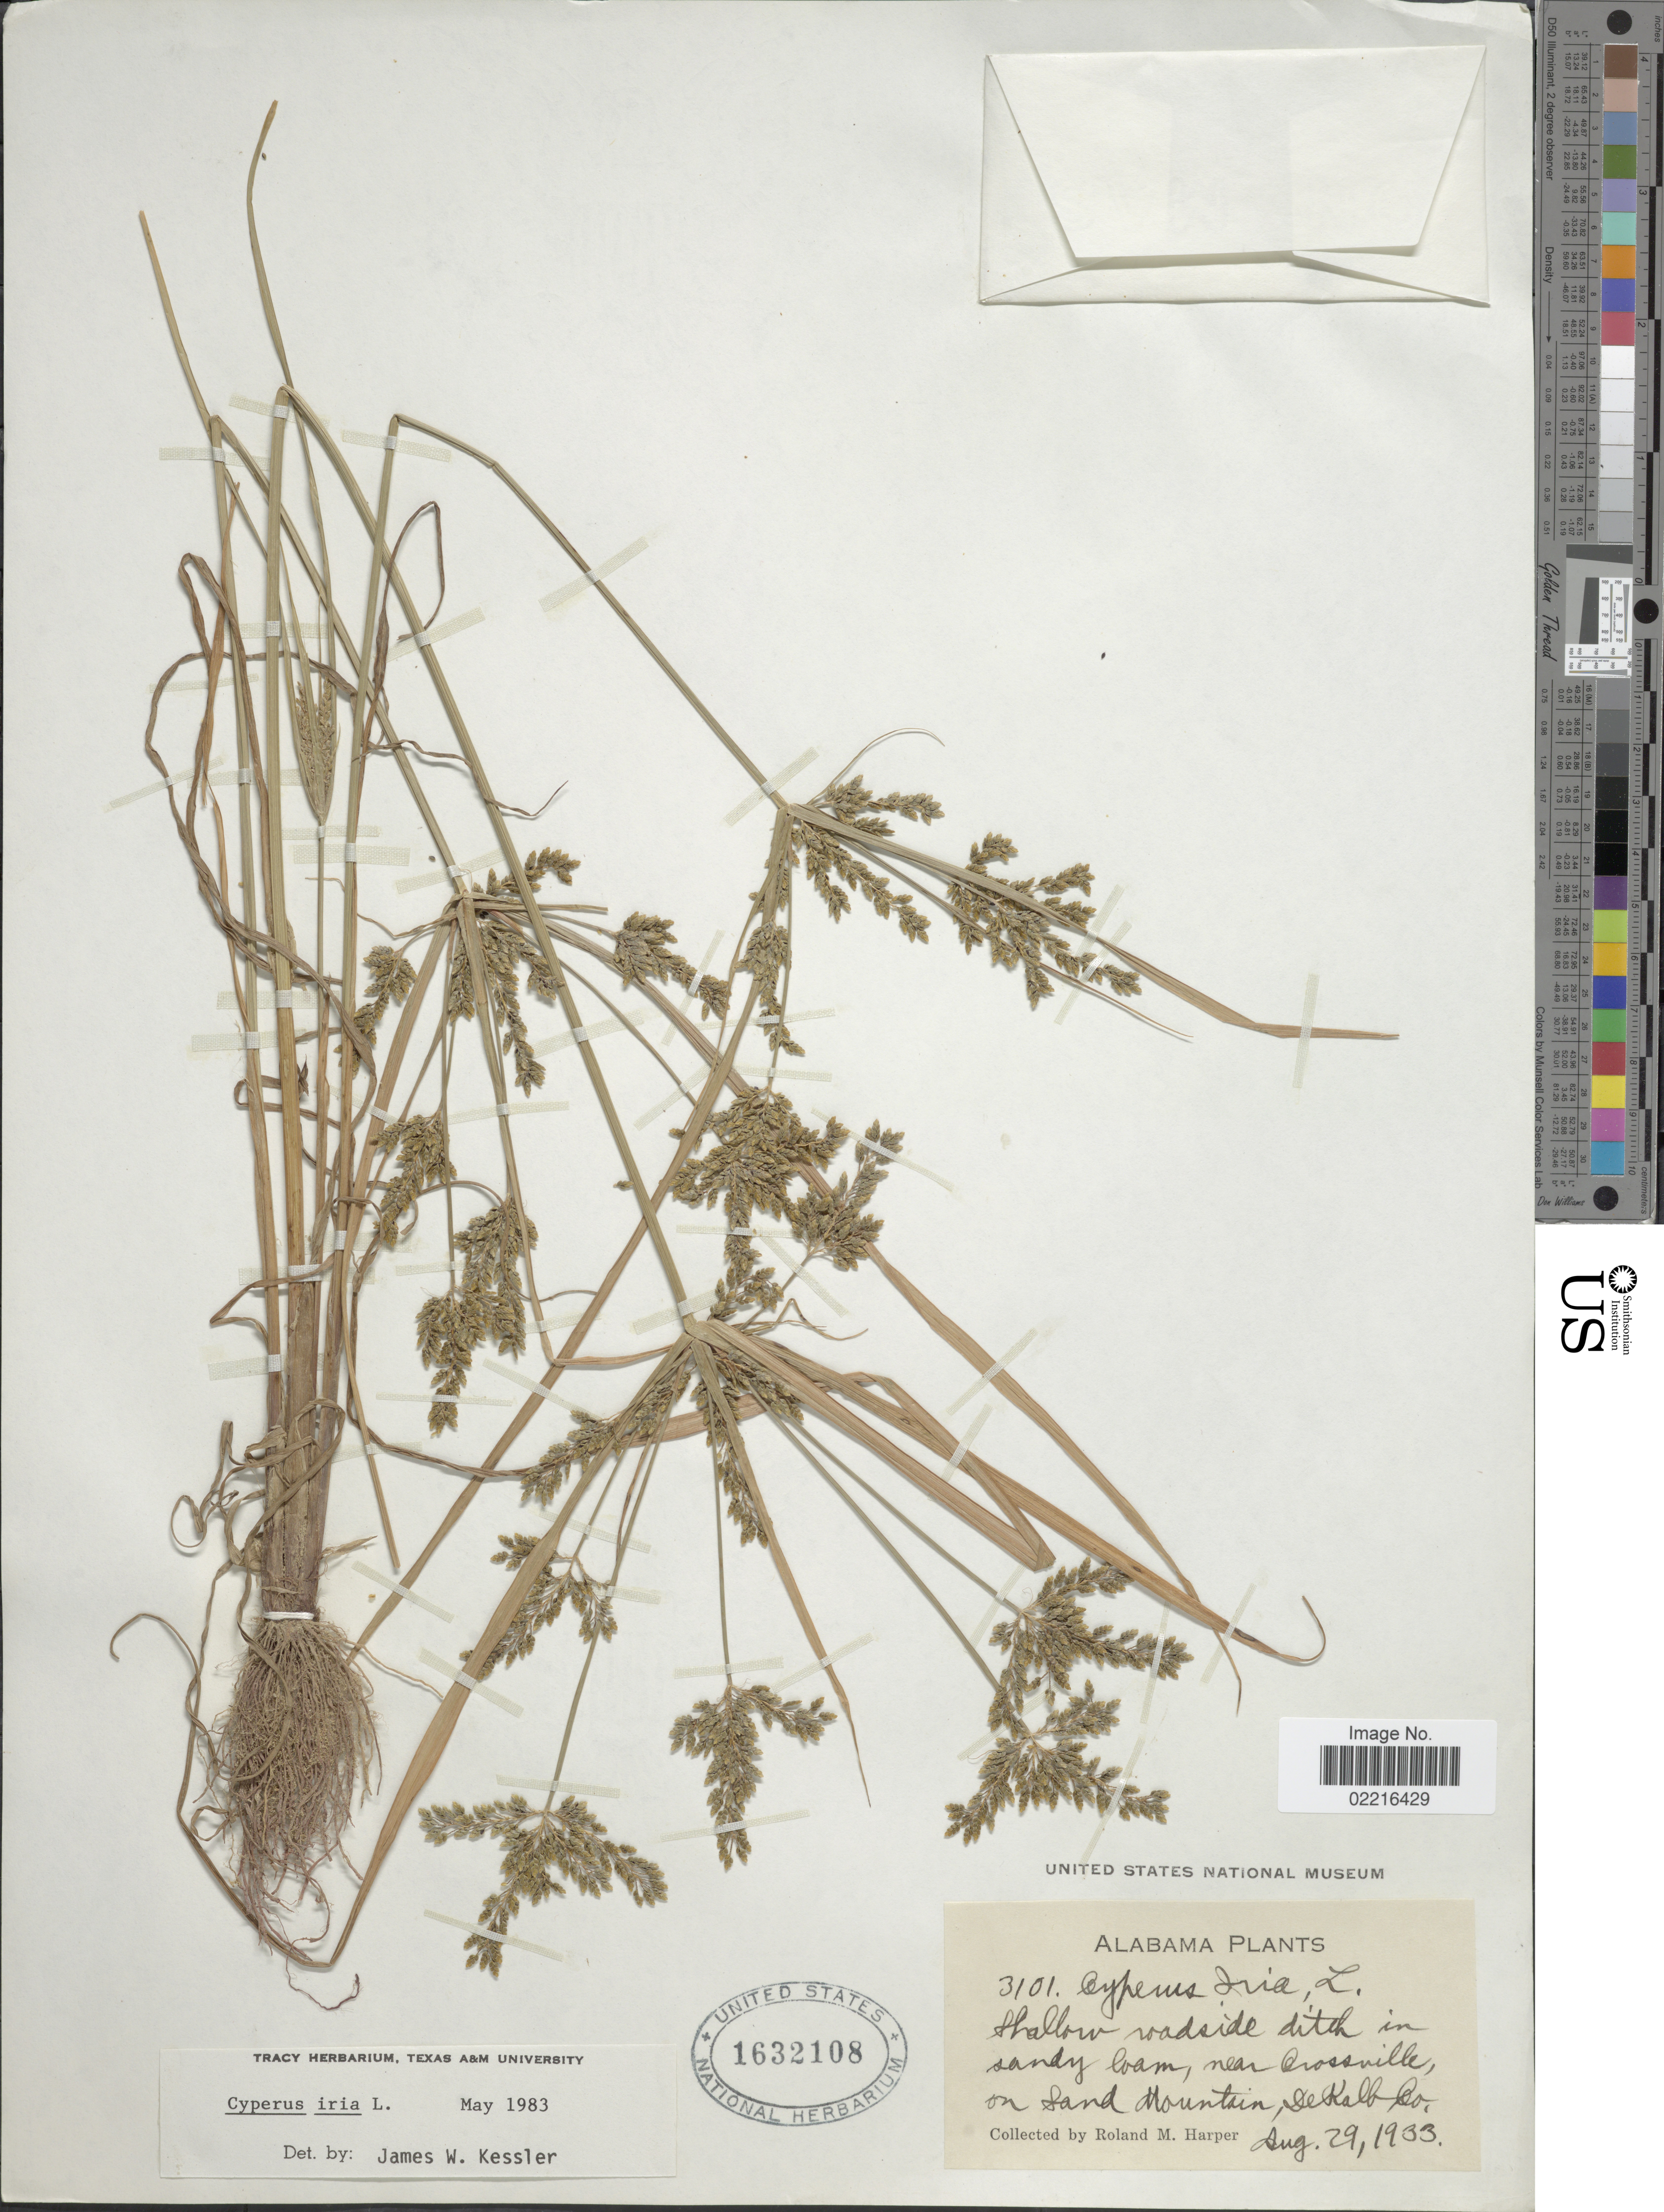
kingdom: Plantae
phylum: Tracheophyta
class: Liliopsida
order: Poales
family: Cyperaceae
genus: Cyperus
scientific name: Cyperus iria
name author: L.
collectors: R. M. Harper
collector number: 3101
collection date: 1933-08-29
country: United States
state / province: Alabama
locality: Near Crossville, on Sand Mountain, De Kalb Co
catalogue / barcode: US 1632108